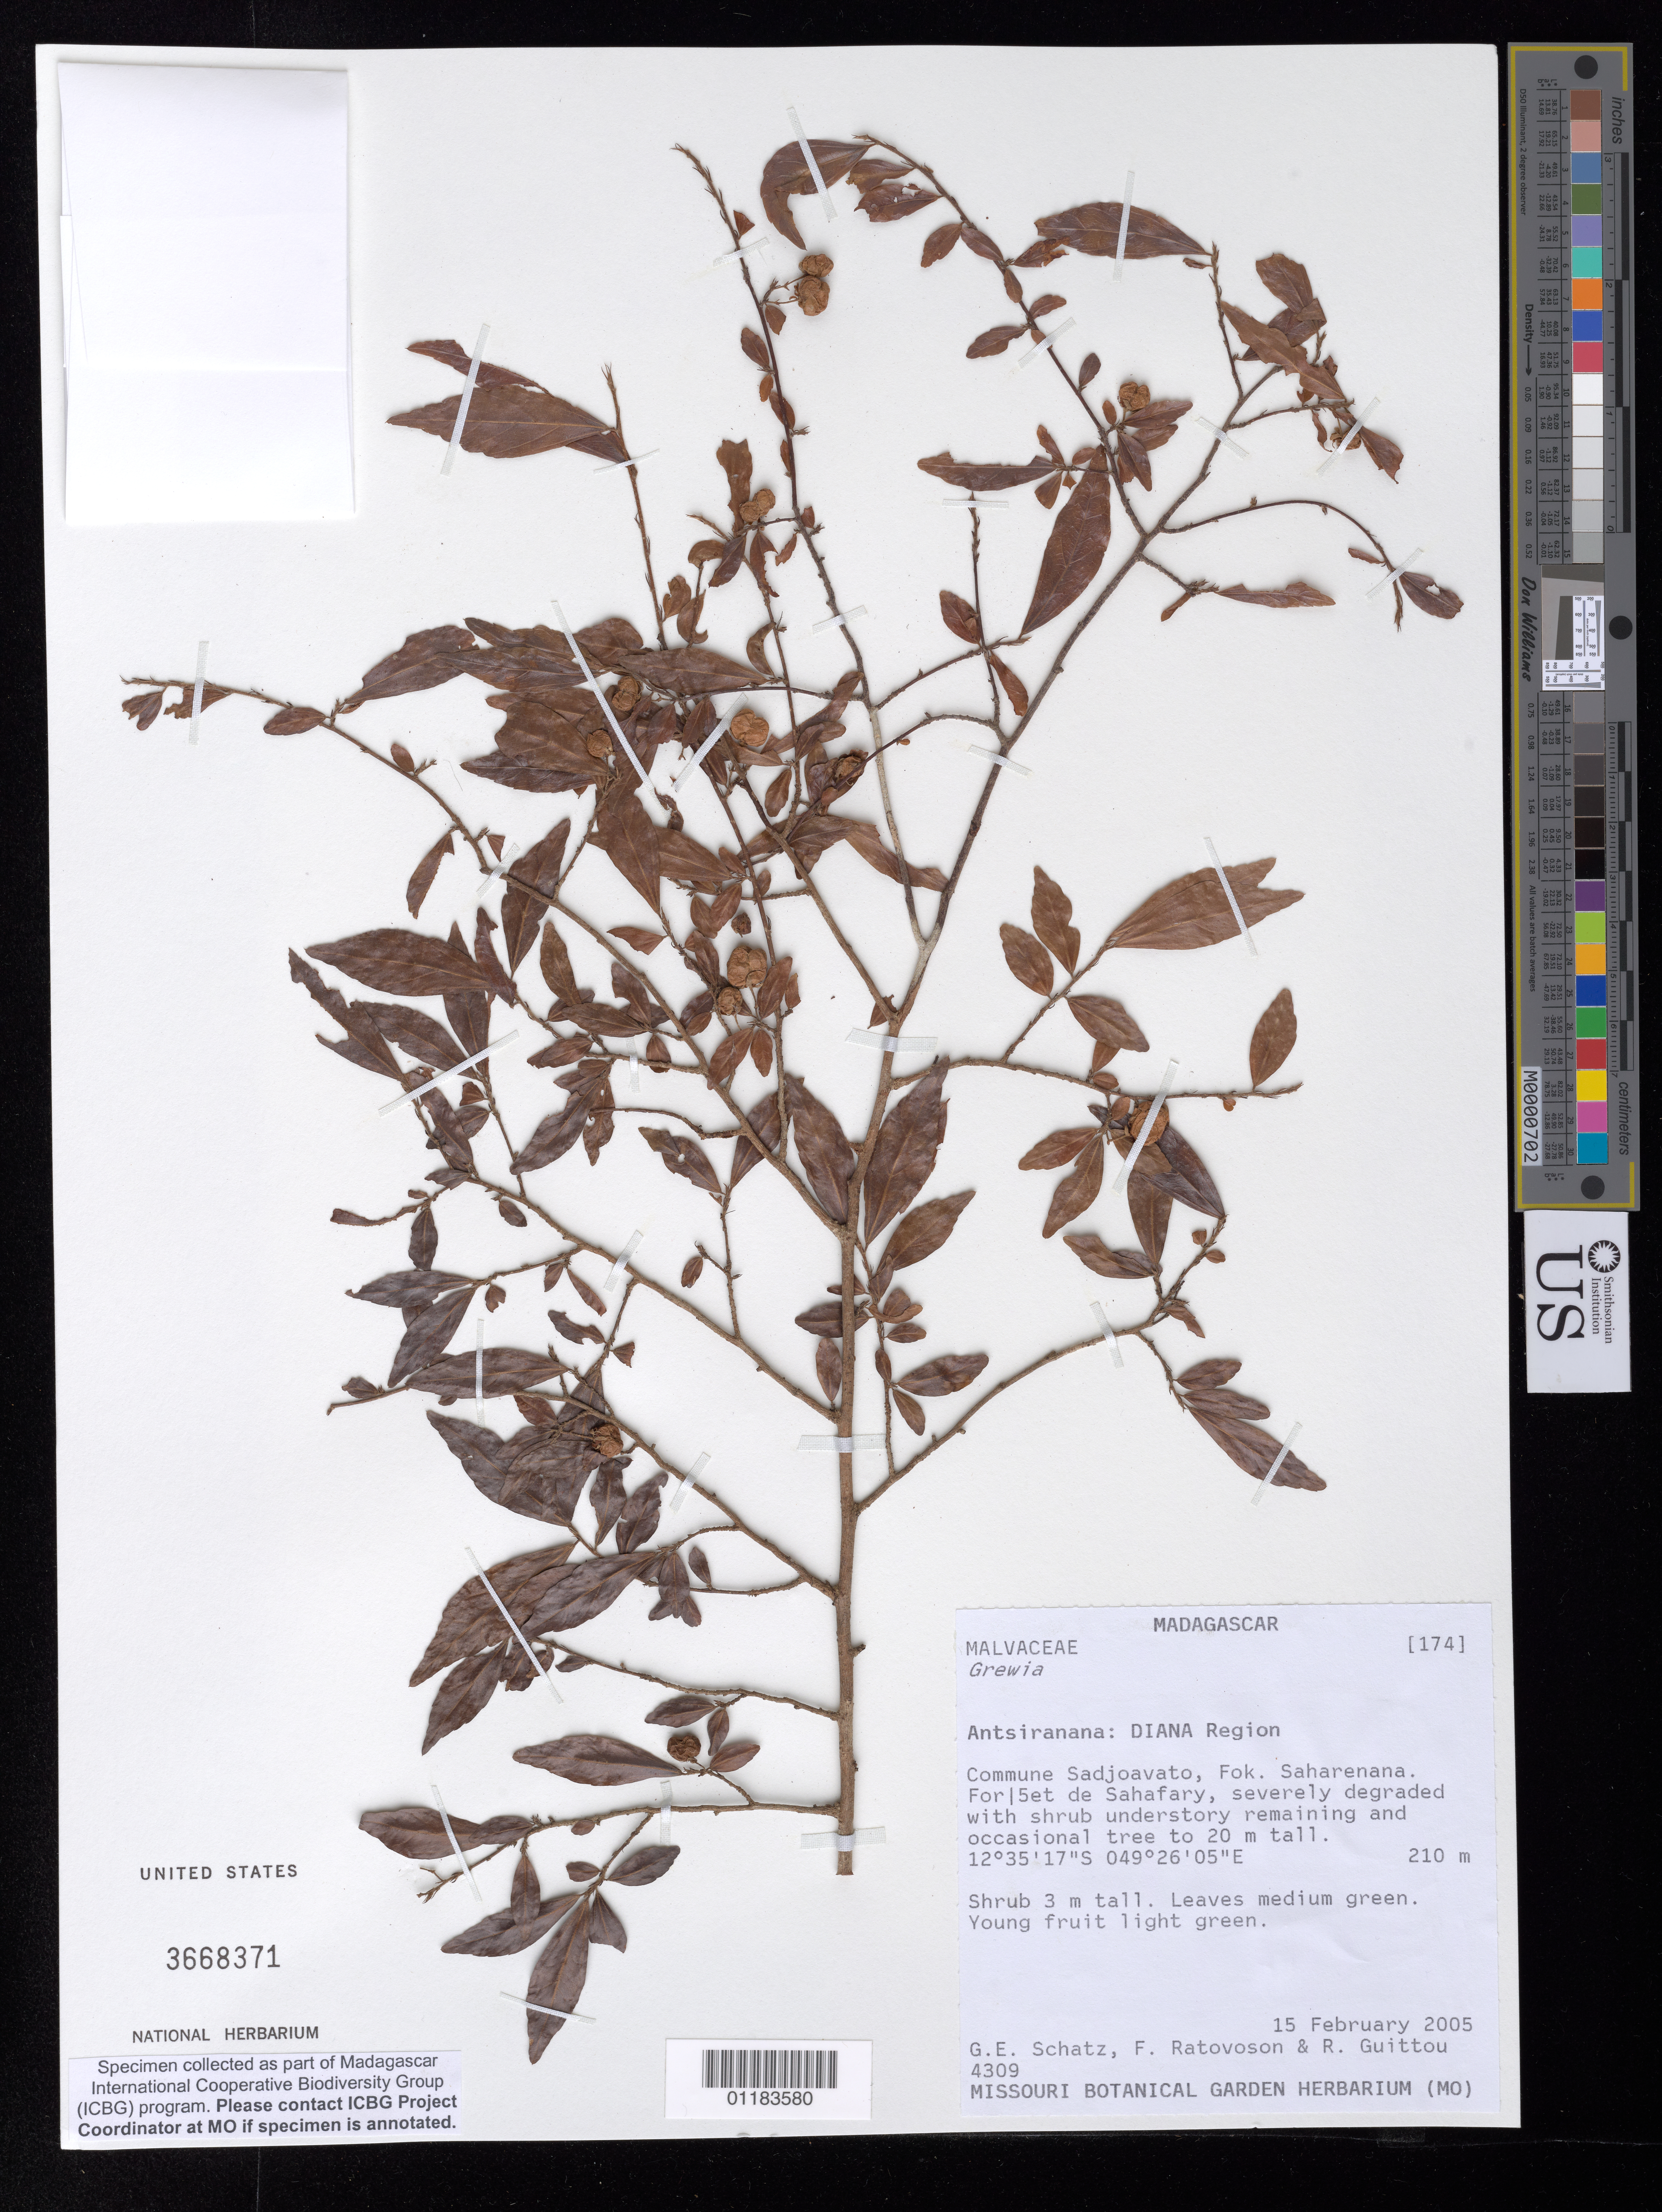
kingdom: Plantae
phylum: Tracheophyta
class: Magnoliopsida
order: Malvales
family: Malvaceae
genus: Grewia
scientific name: Grewia gautieri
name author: Wahlert & Nusbaumer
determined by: Dorr, Laurence J., Curator (BOT), Smithsonian Institution - National Museum of Natural History (UNITED STATES)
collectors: G. Schatz, F. Ratovoson & R. Guittou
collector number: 4309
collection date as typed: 15 February 2005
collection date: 2005-02-15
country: Madagascar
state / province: Diana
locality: commune Sadjoavato, Fok. Saharenana. Foret de Sahafary.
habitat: forest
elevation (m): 210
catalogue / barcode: US 3668371